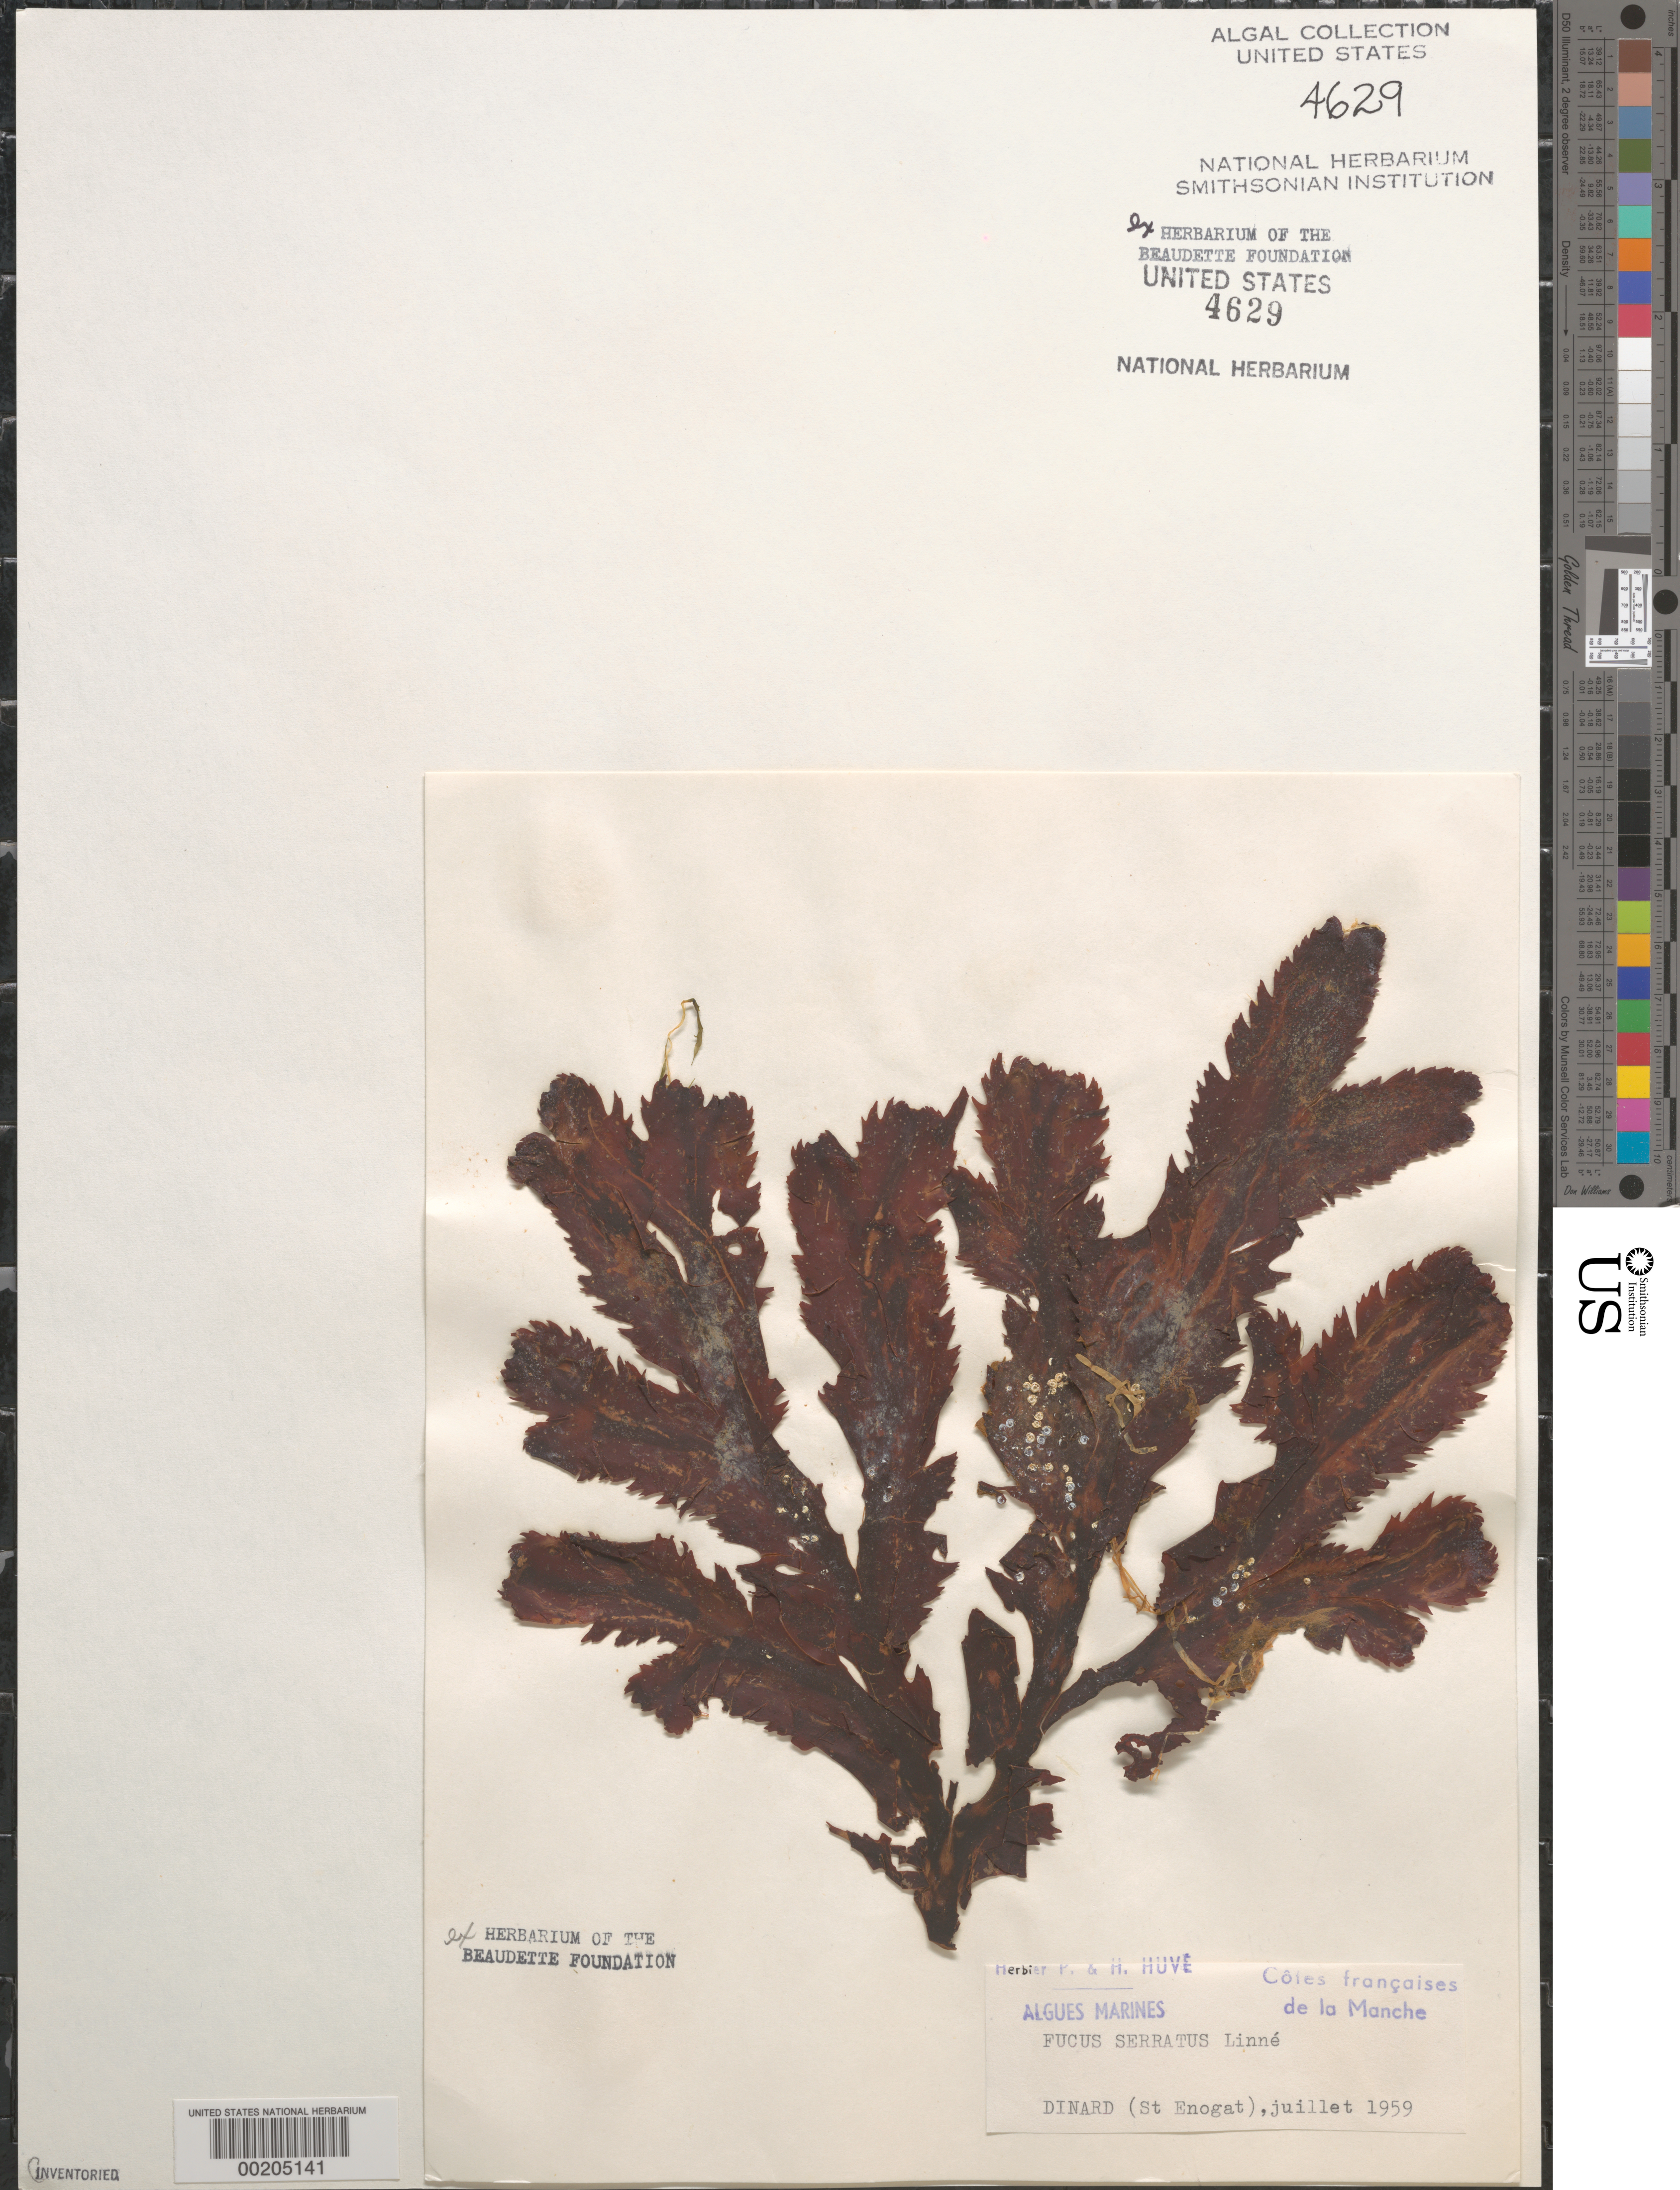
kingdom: Chromista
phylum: Ochrophyta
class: Phaeophyceae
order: Fucales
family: Fucaceae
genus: Fucus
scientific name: Fucus serratus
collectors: P. Huve & H. Huve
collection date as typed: Jul 1959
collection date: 1959-07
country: France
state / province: Bretagne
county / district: Ille-et-Vilaine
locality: Dinard, St. Enogat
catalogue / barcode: US 4629